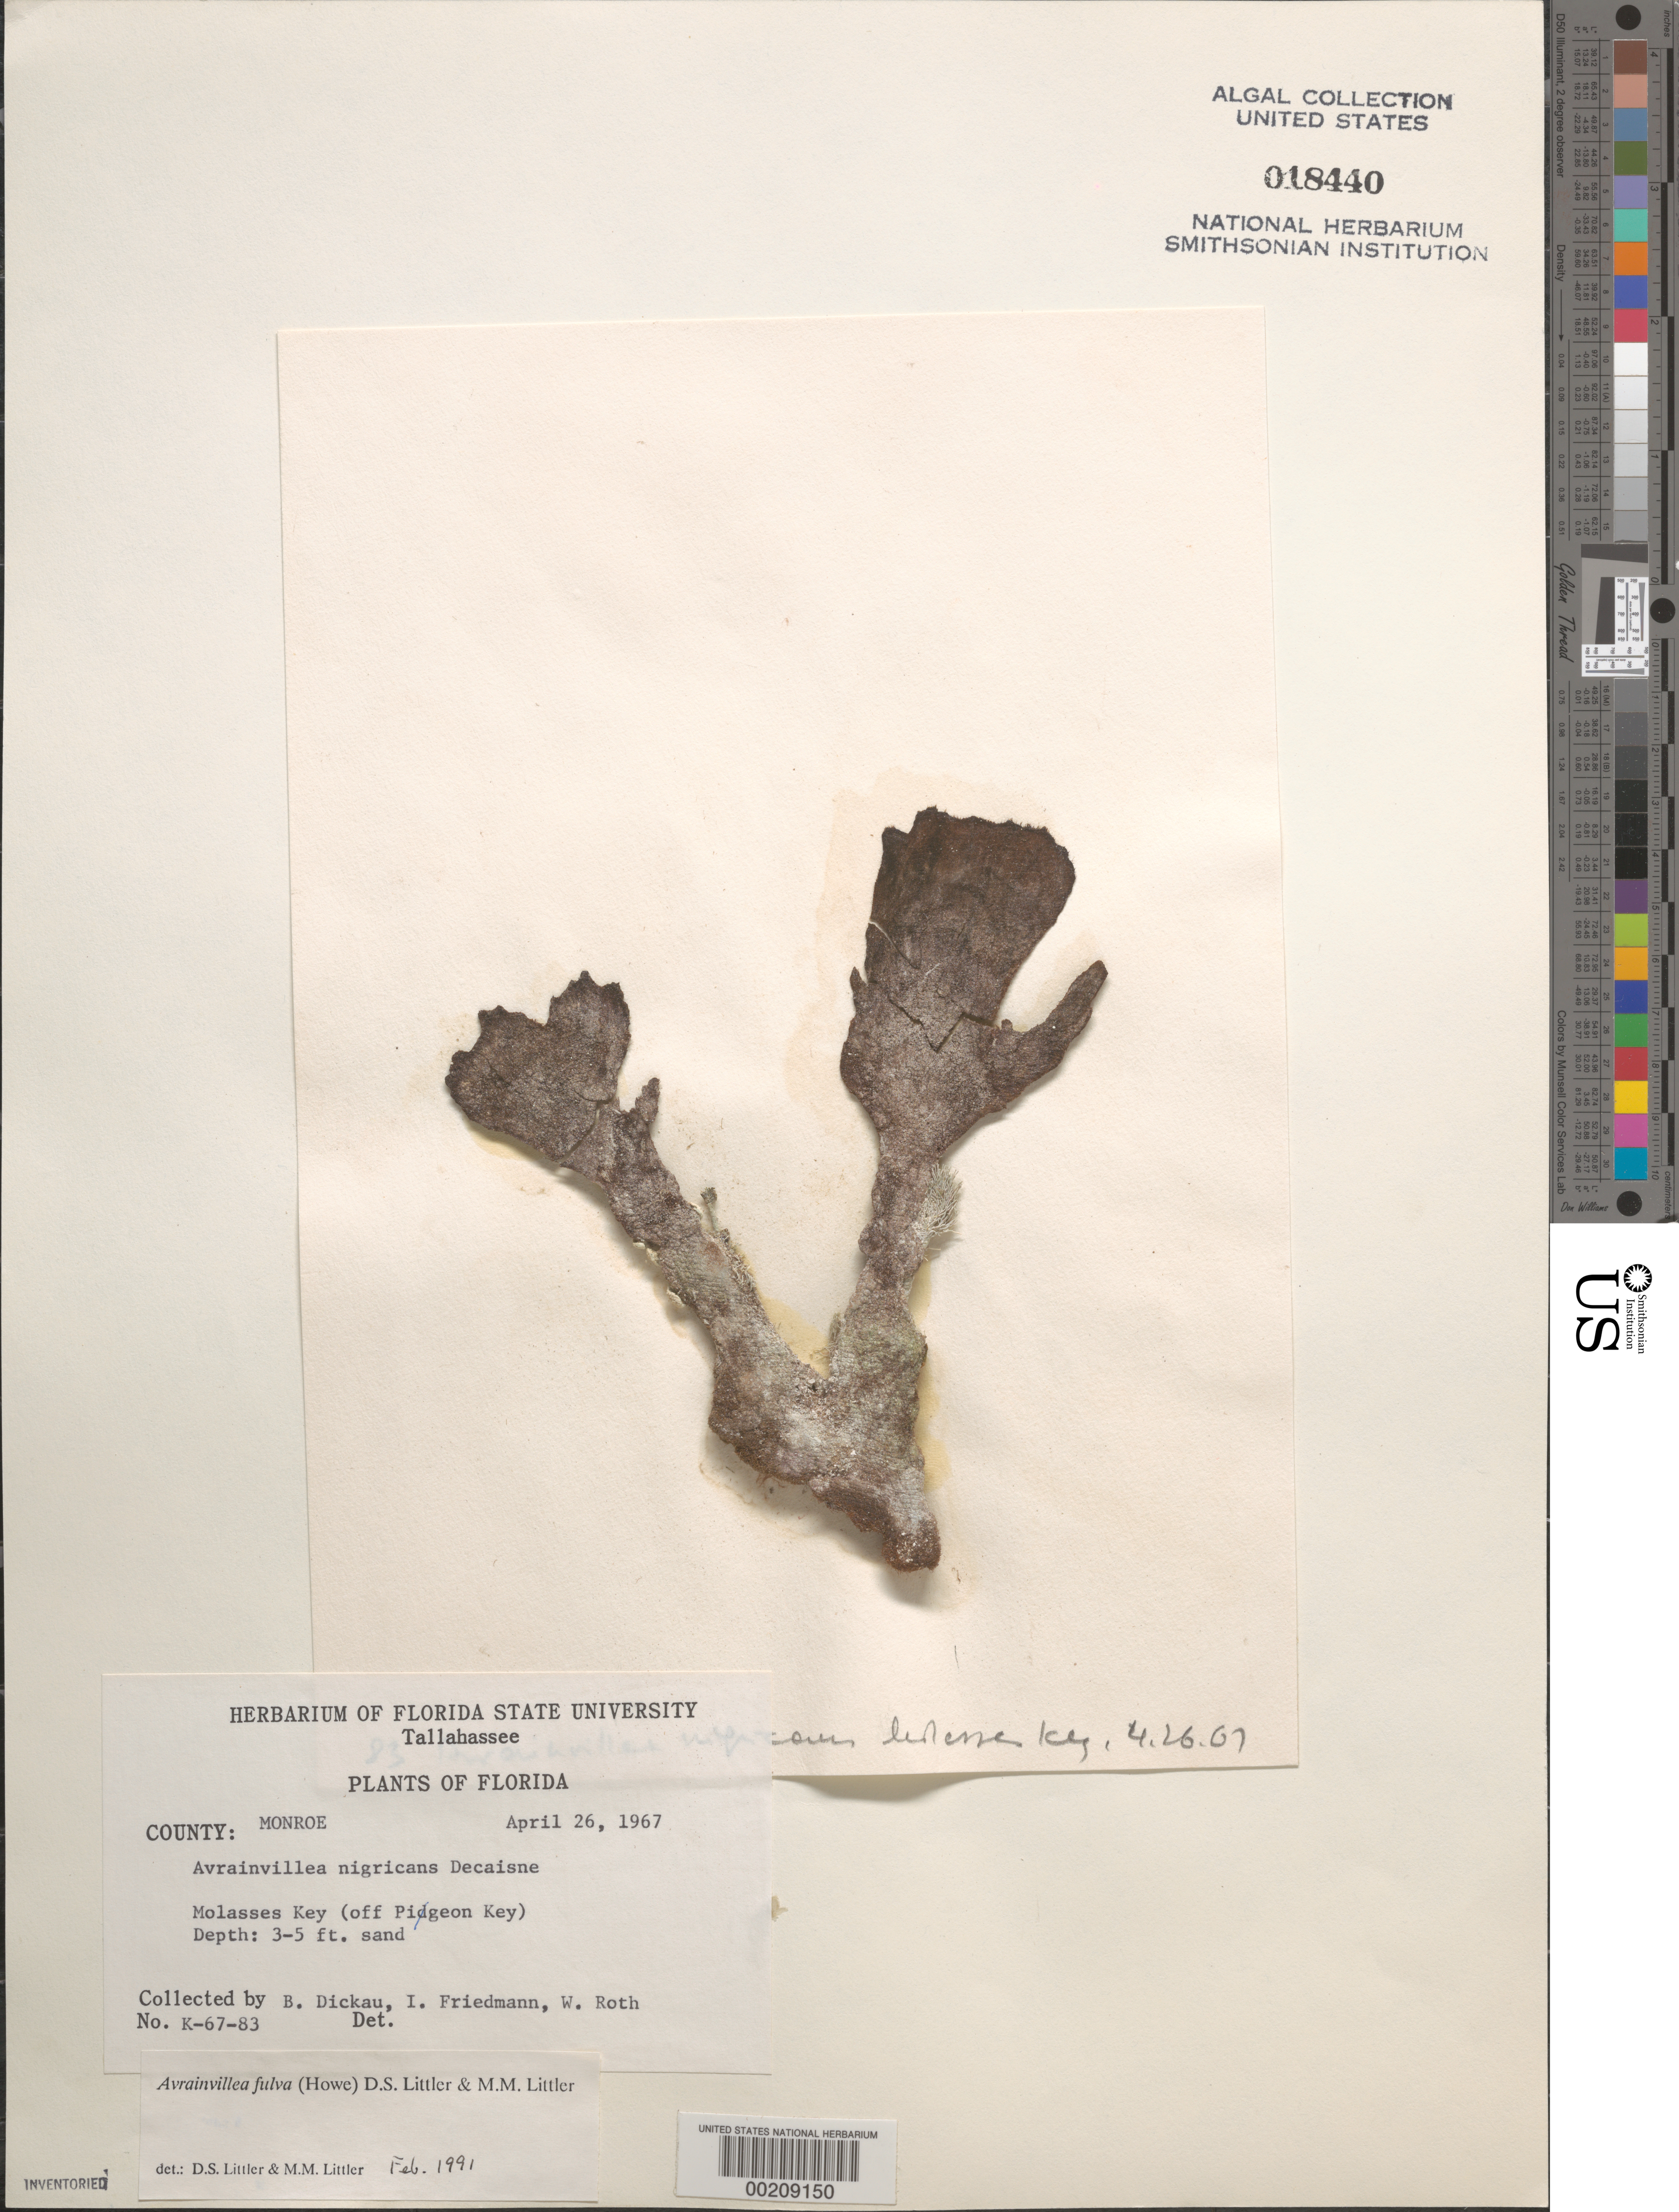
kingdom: Plantae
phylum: Chlorophyta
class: Ulvophyceae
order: Bryopsidales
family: Dichotomosiphonaceae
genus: Avrainvillea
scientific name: Avrainvillea fulva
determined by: Littler, D. S.; Littler, M. M.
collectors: B. Dickau, E. Friedmann & W. C. Roth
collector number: K-67-83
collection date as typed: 26 Apr 1967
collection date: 1967-04-26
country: United States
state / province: Florida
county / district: Monroe County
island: Molasses Key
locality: Off Pigeon Key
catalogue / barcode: US 18440